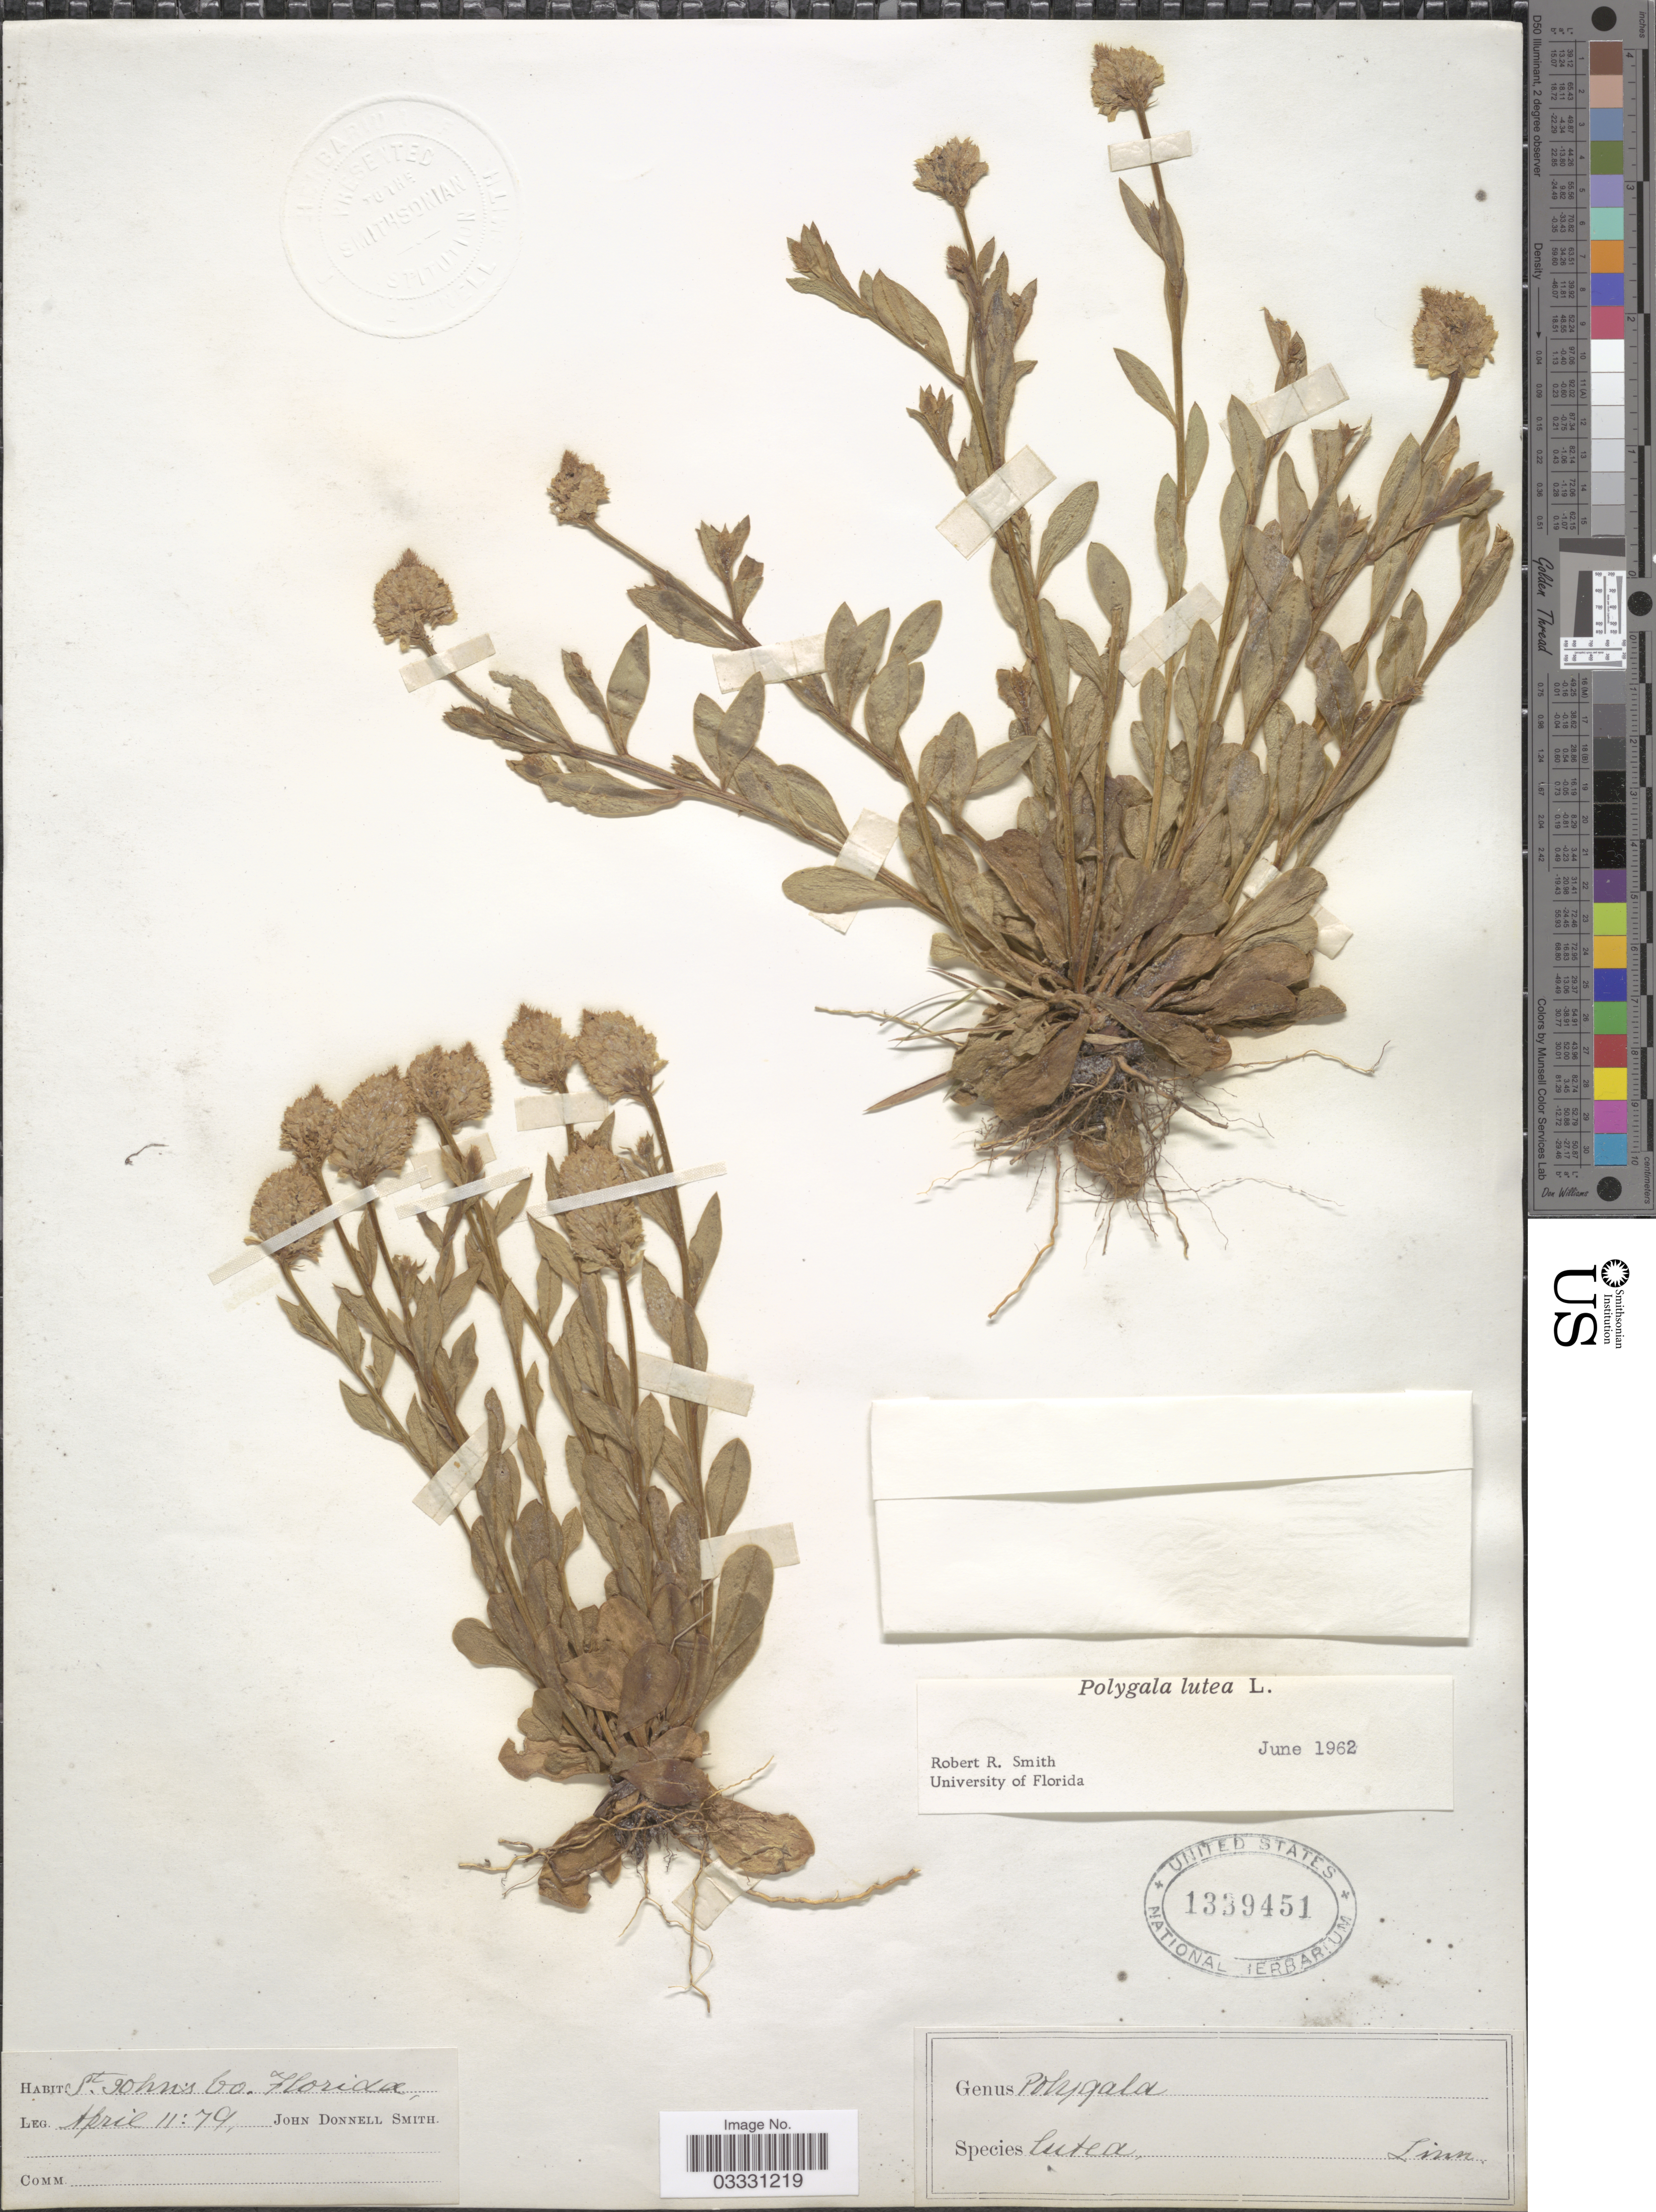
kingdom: Plantae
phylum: Tracheophyta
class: Magnoliopsida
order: Fabales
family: Polygalaceae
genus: Polygala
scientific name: Polygala lutea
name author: L.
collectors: J. Donnell Smith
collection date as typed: Transcribed d/m/y: 11/4/79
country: United States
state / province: Florida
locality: St. John's Co.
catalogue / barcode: US 1339451